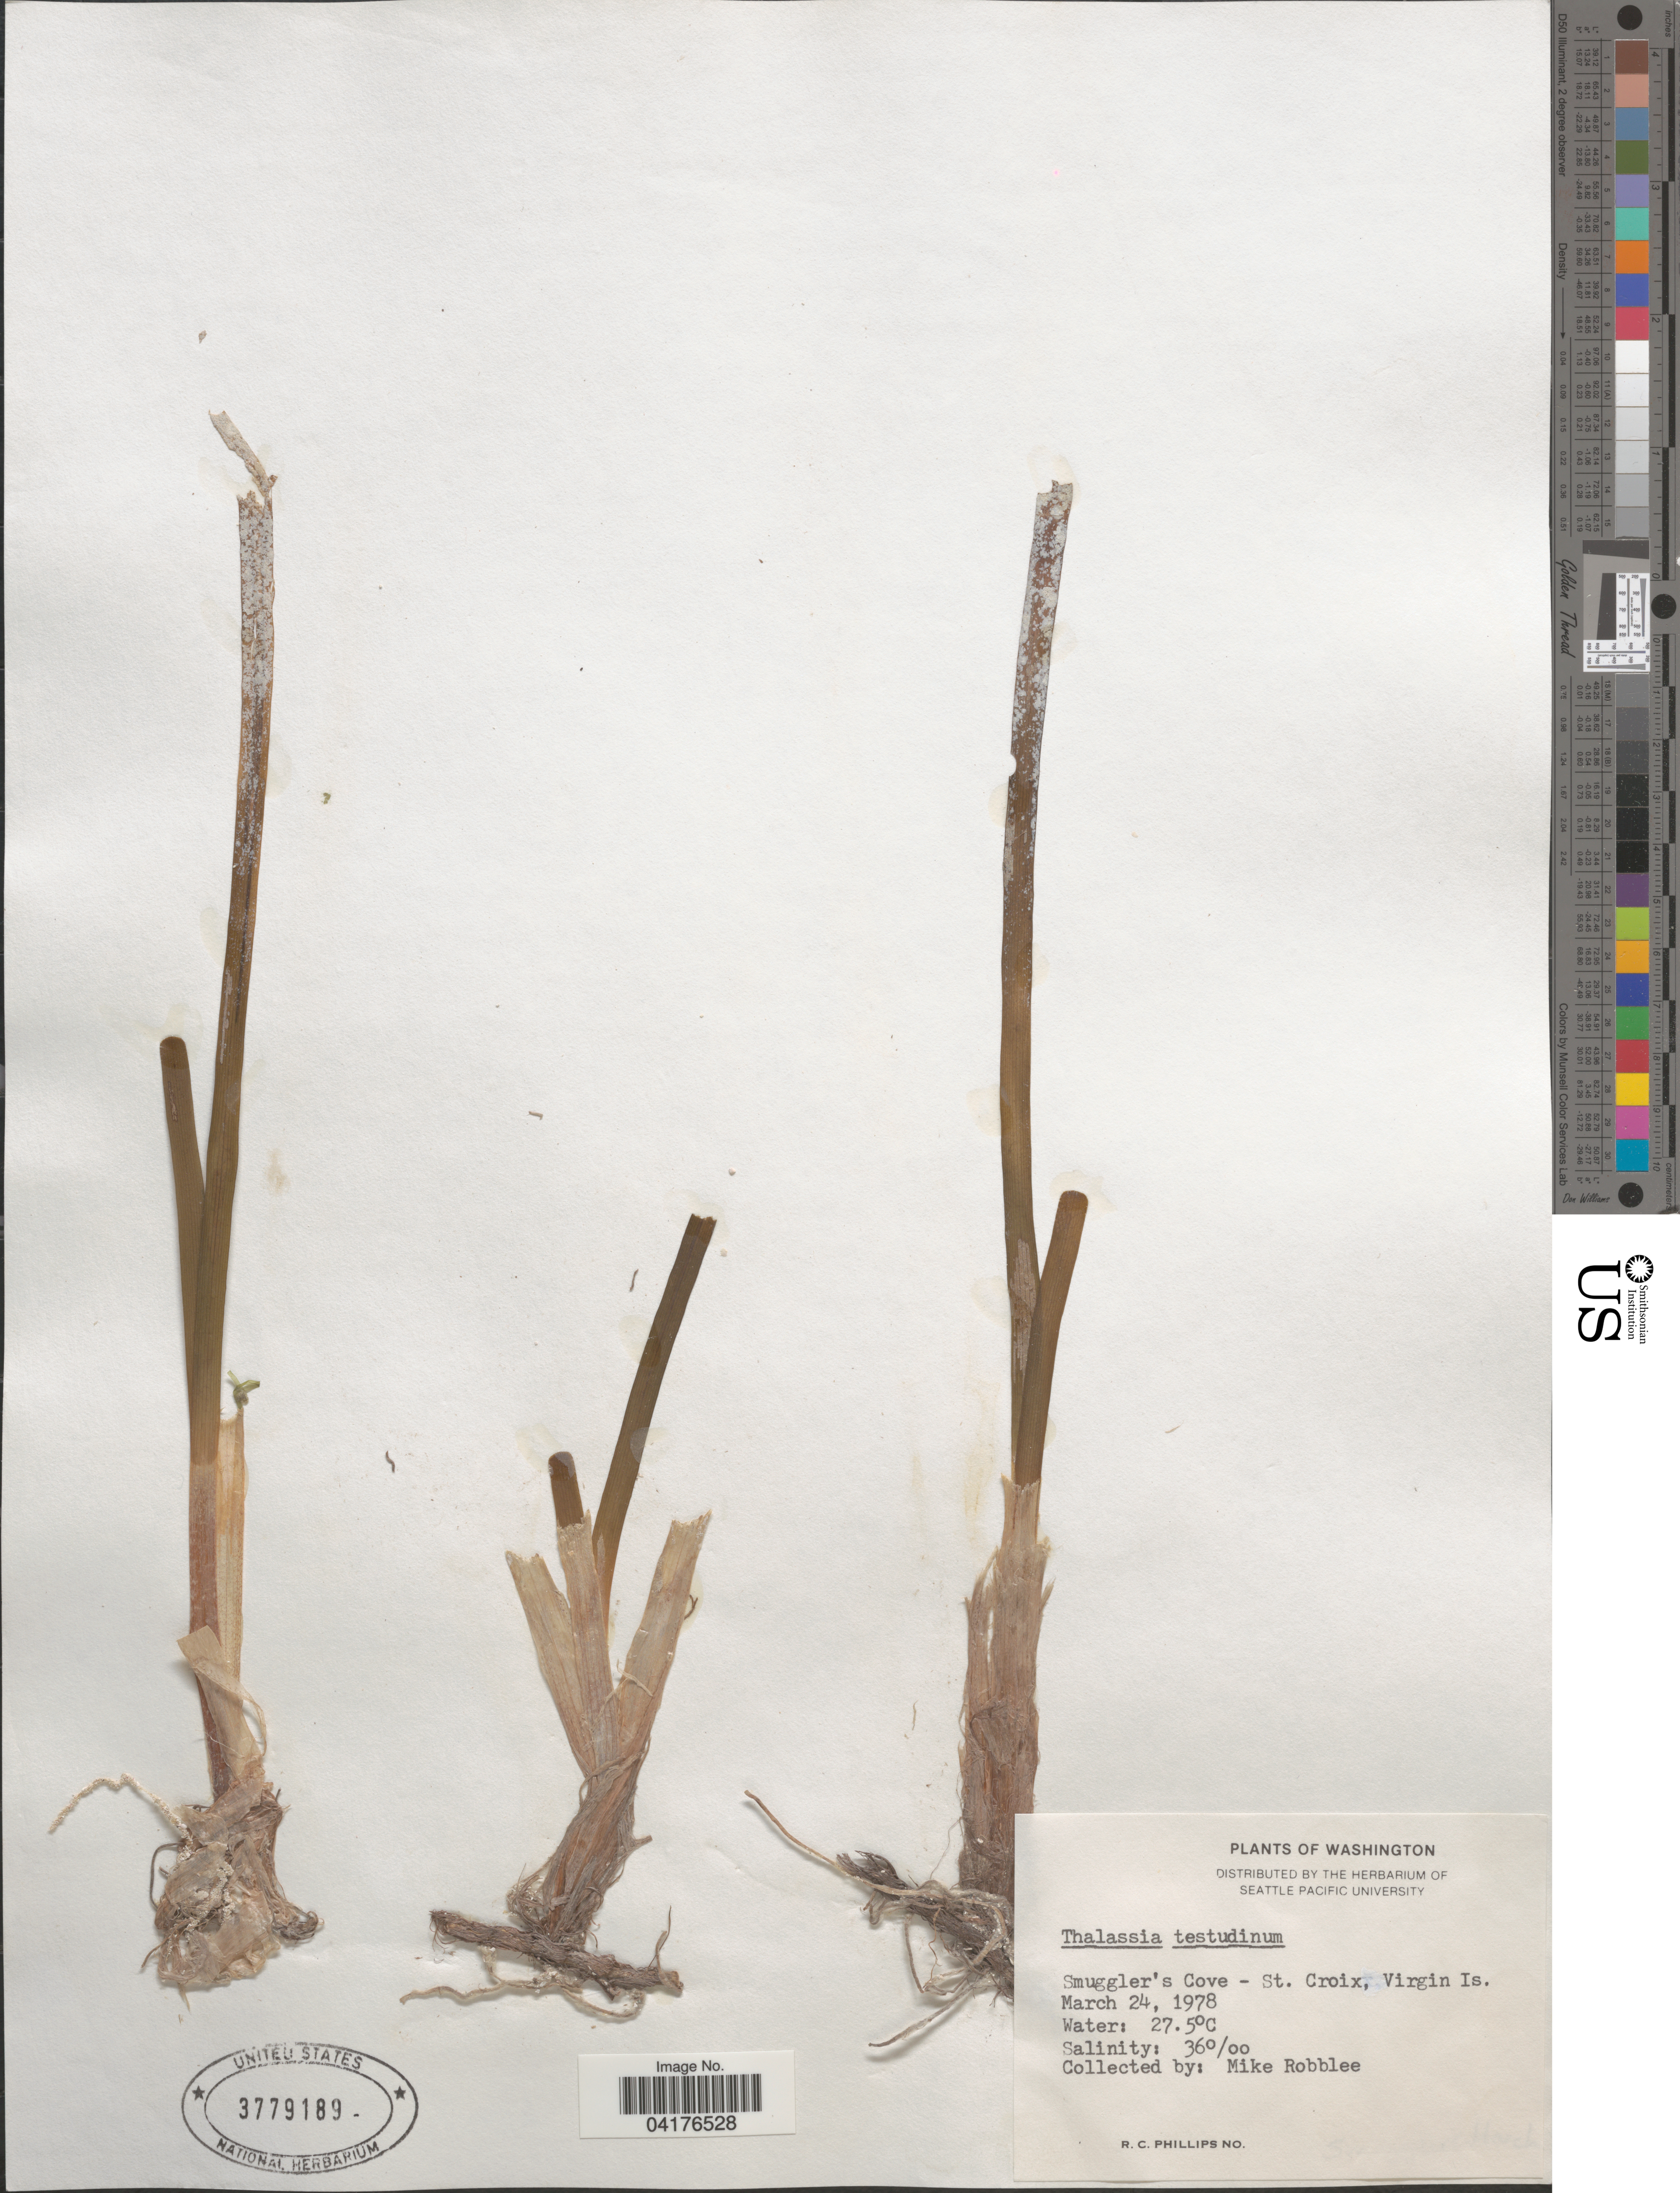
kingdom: Plantae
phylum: Tracheophyta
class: Liliopsida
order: Alismatales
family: Hydrocharitaceae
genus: Thalassia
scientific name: Thalassia testudinum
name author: Banks & Sol. ex K.D. Koenig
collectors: M. Robblee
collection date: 1978-03-24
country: U.S. Virgin Islands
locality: Smuggler's Cove - St. Croix, Virgin Is.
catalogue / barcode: US 3779189